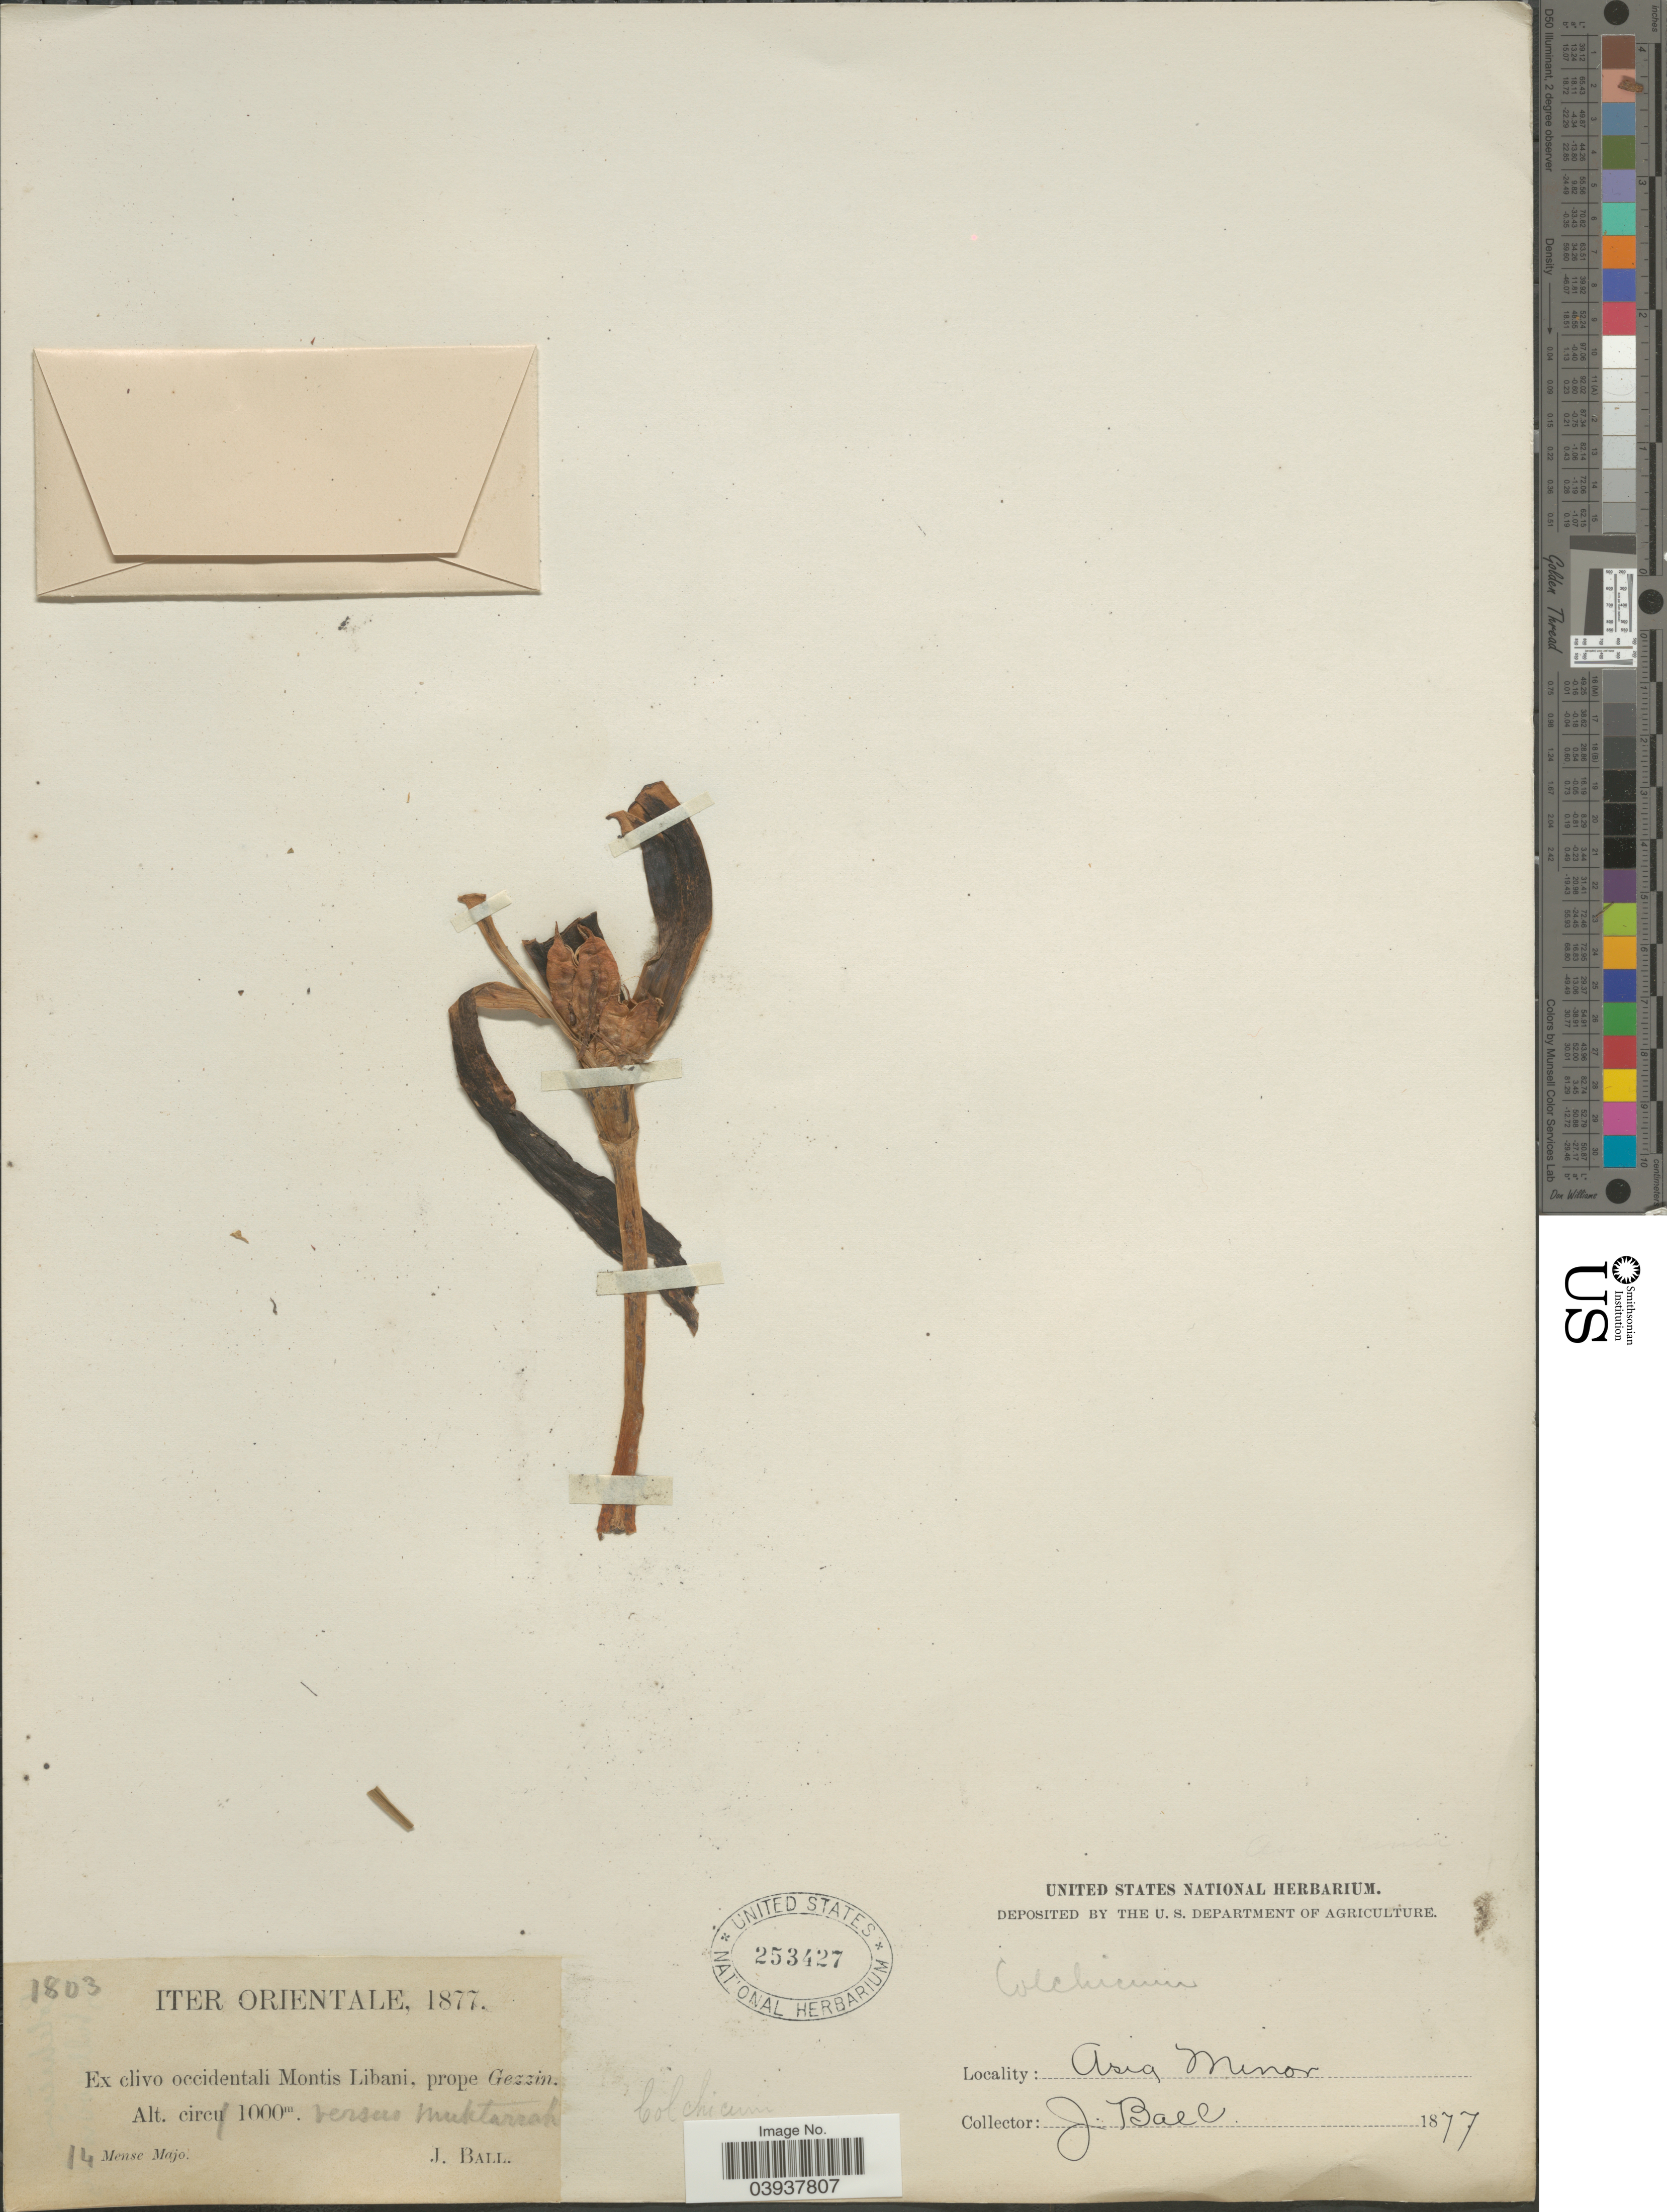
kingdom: Plantae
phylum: Tracheophyta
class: Liliopsida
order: Liliales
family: Colchicaceae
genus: Colchicum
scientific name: Colchicum sp.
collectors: J. Ball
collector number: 1803?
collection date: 1877-05-14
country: Lebanon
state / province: Mont-Liban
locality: Iter Orientale. Ex clivo occidentali Montis Libani, prope Gezzin. Asia Minor.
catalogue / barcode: US 253427